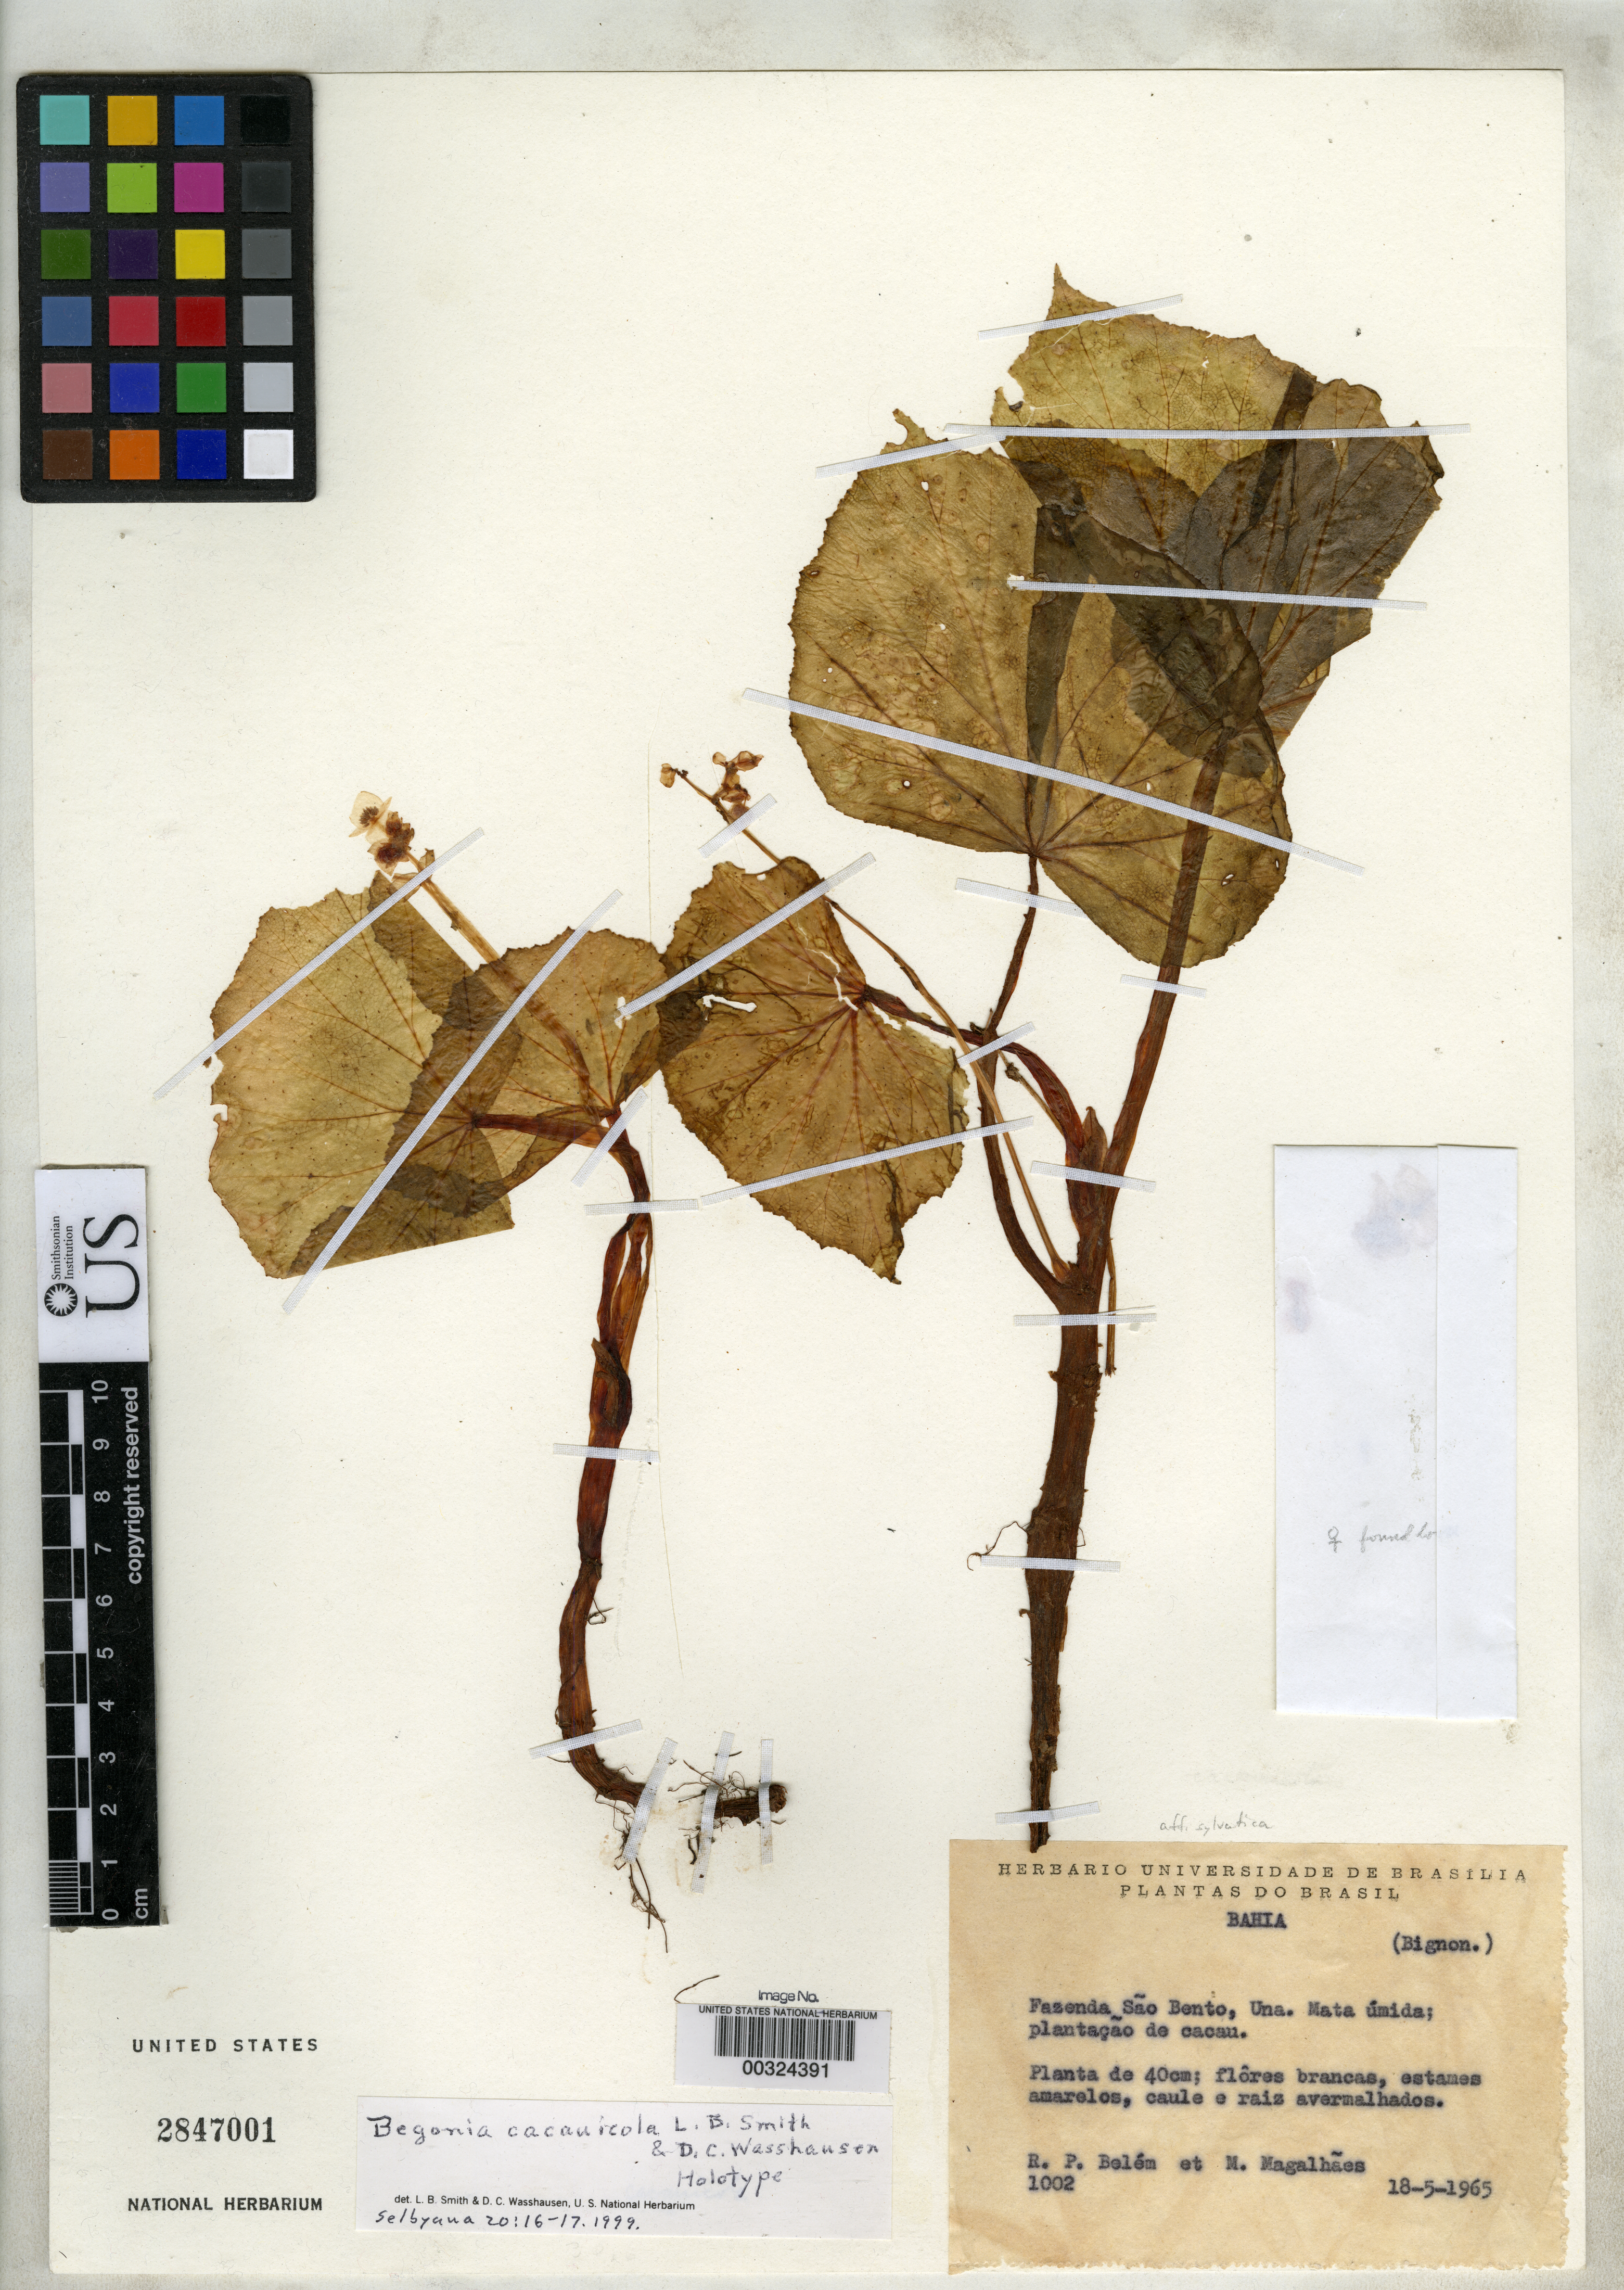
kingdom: Plantae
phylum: Tracheophyta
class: Magnoliopsida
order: Cucurbitales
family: Begoniaceae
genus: Begonia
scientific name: Begonia cacauicola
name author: L.B. Sm. ex S.F. Sm. & Wassh.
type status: Holotype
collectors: R. P. Belém & M. Magalhães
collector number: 1002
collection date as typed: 18 May 1965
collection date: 1965-05-18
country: Brazil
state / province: Bahia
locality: Sao Bento, una. mata Umida.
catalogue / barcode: US 2847001